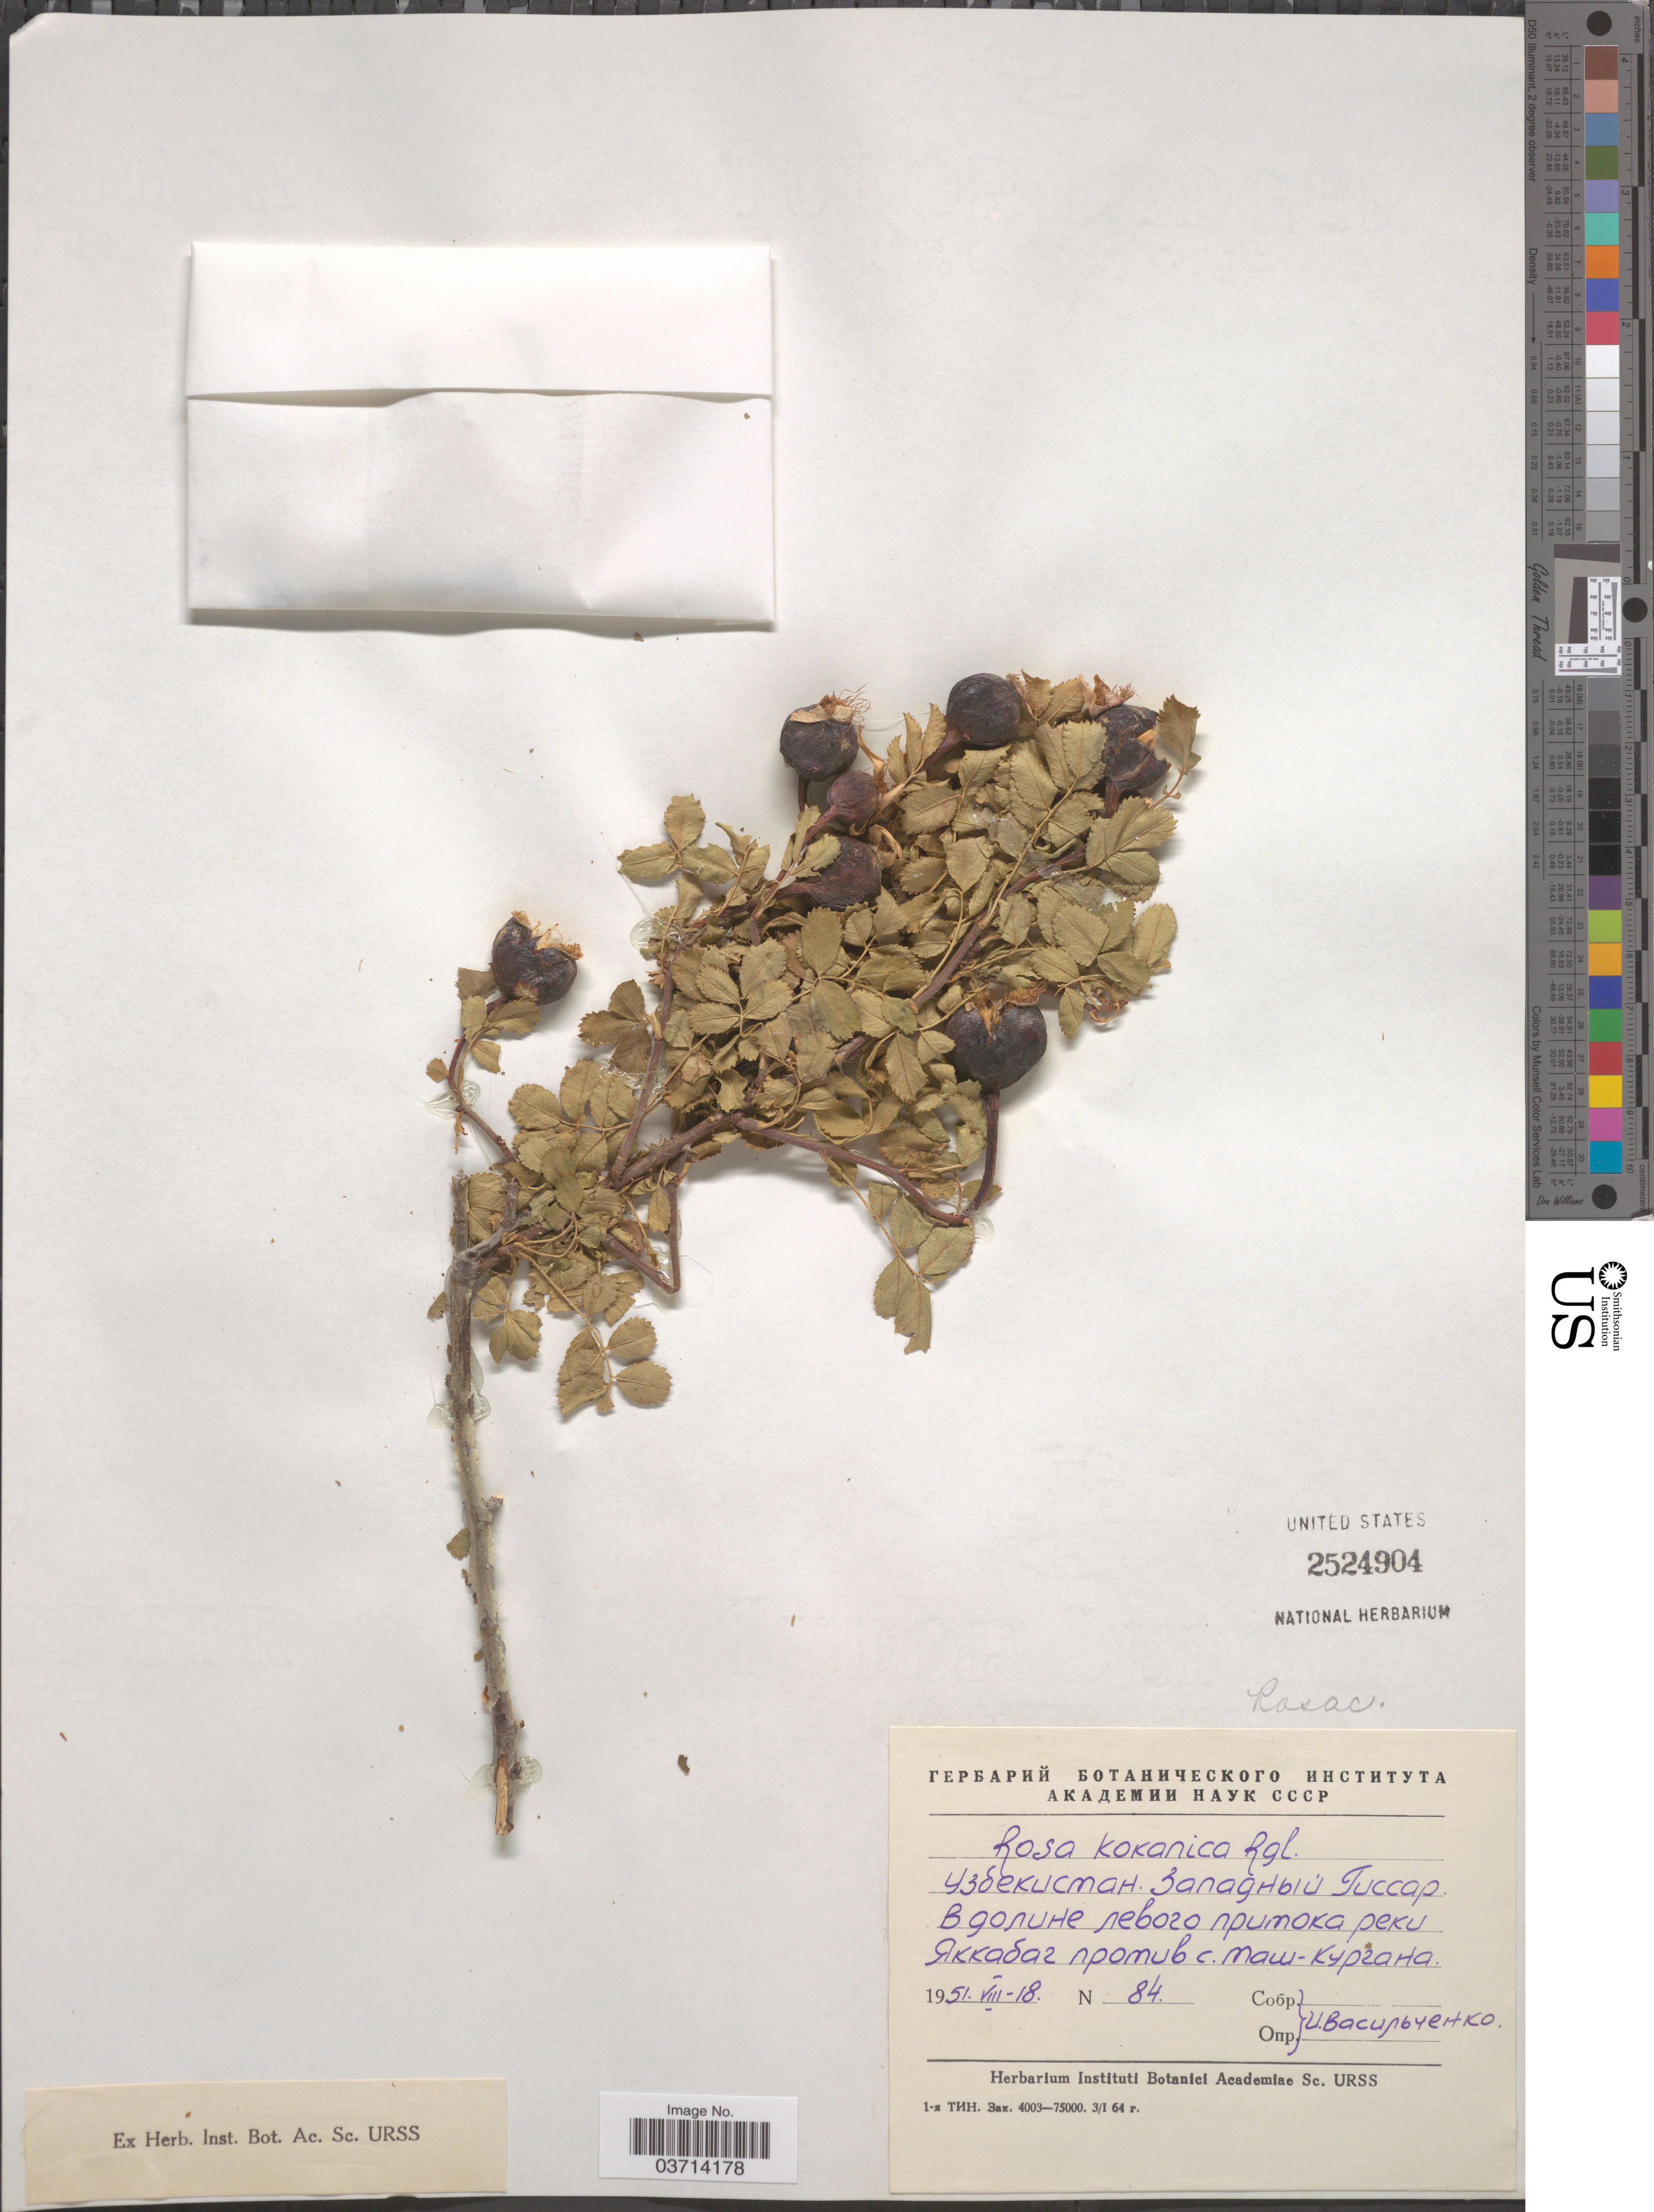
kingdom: Plantae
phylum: Tracheophyta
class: Magnoliopsida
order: Rosales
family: Rosaceae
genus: Rosa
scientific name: Rosa kokanica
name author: (Regel) Regel ex Juz.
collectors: I. Vasilchenko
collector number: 84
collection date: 1951-08-18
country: Uzbekistan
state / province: Qashqadaryo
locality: In valley of left inflow of river Yakkabag opposite Tash-Kurgan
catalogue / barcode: US 2524904